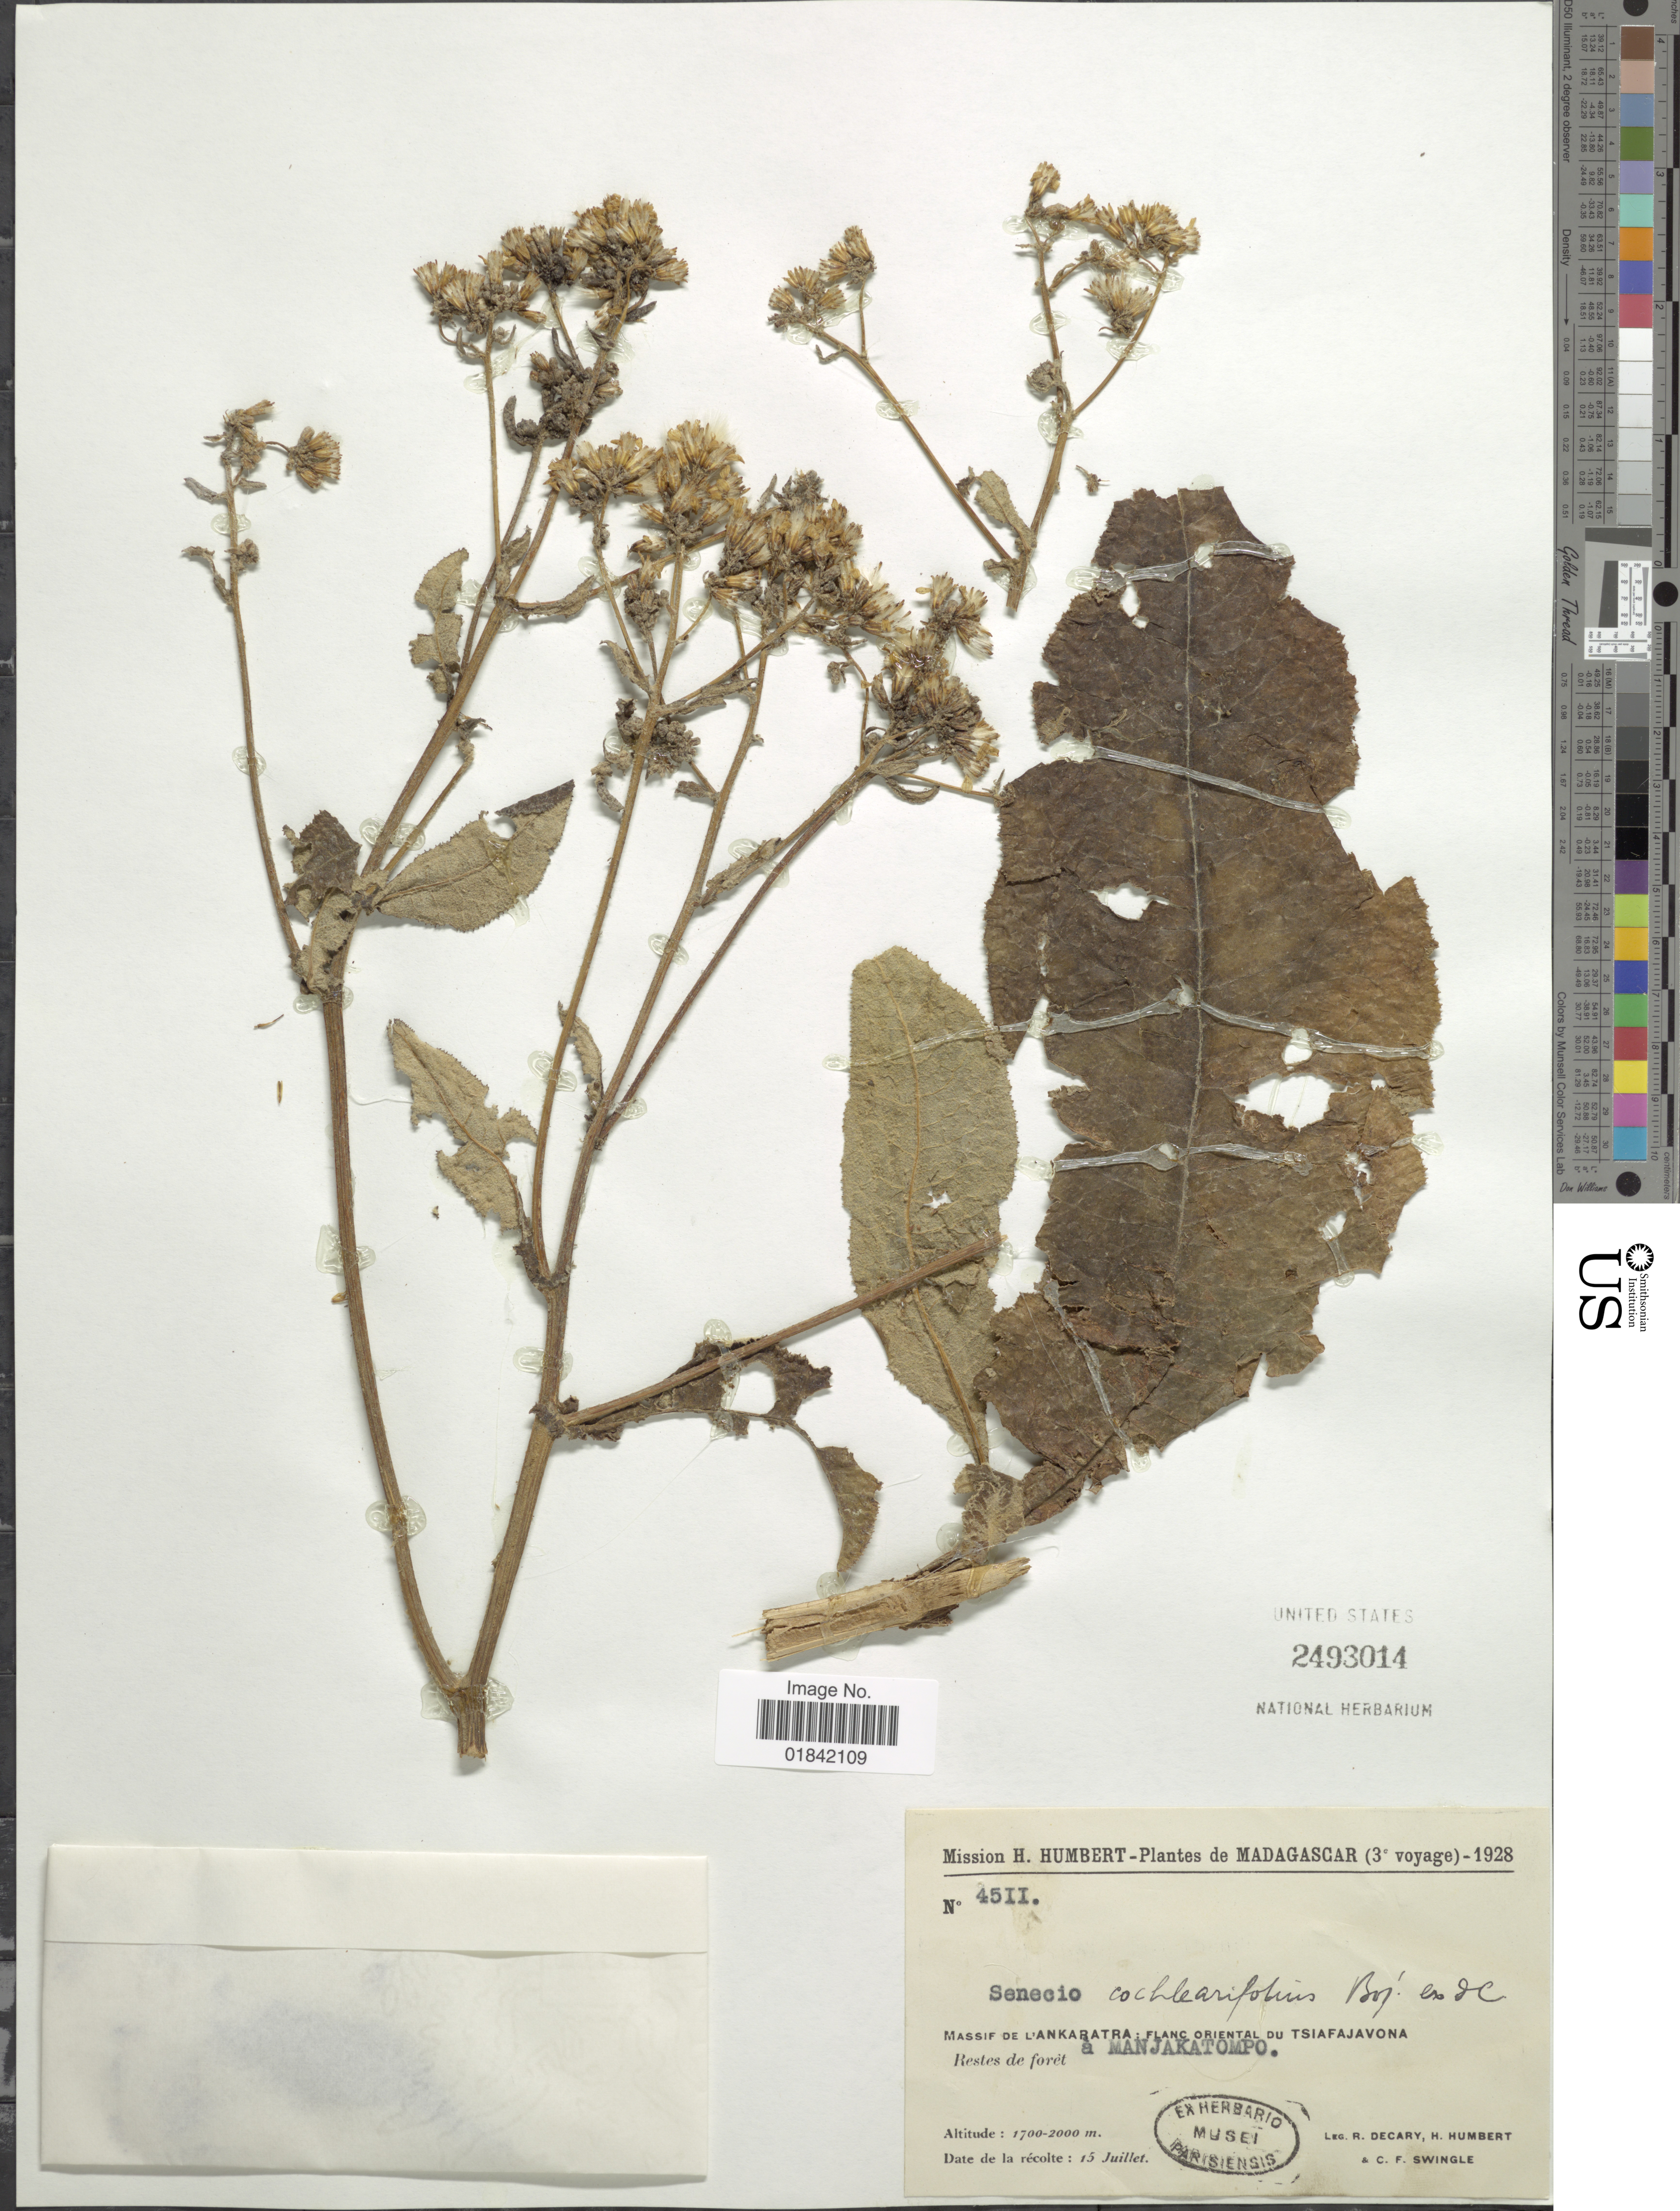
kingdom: Plantae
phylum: Tracheophyta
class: Magnoliopsida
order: Asterales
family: Asteraceae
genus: Senecio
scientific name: Senecio cochlearifolius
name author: Bojer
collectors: R. Decary, H. Humbert & C. Swingle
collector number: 45II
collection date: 1928-07-15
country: Madagascar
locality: Massif de L'Ankaratra: Flanc oriental du Tsiafajavona a Manjakatompo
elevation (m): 1700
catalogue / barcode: US 2493014